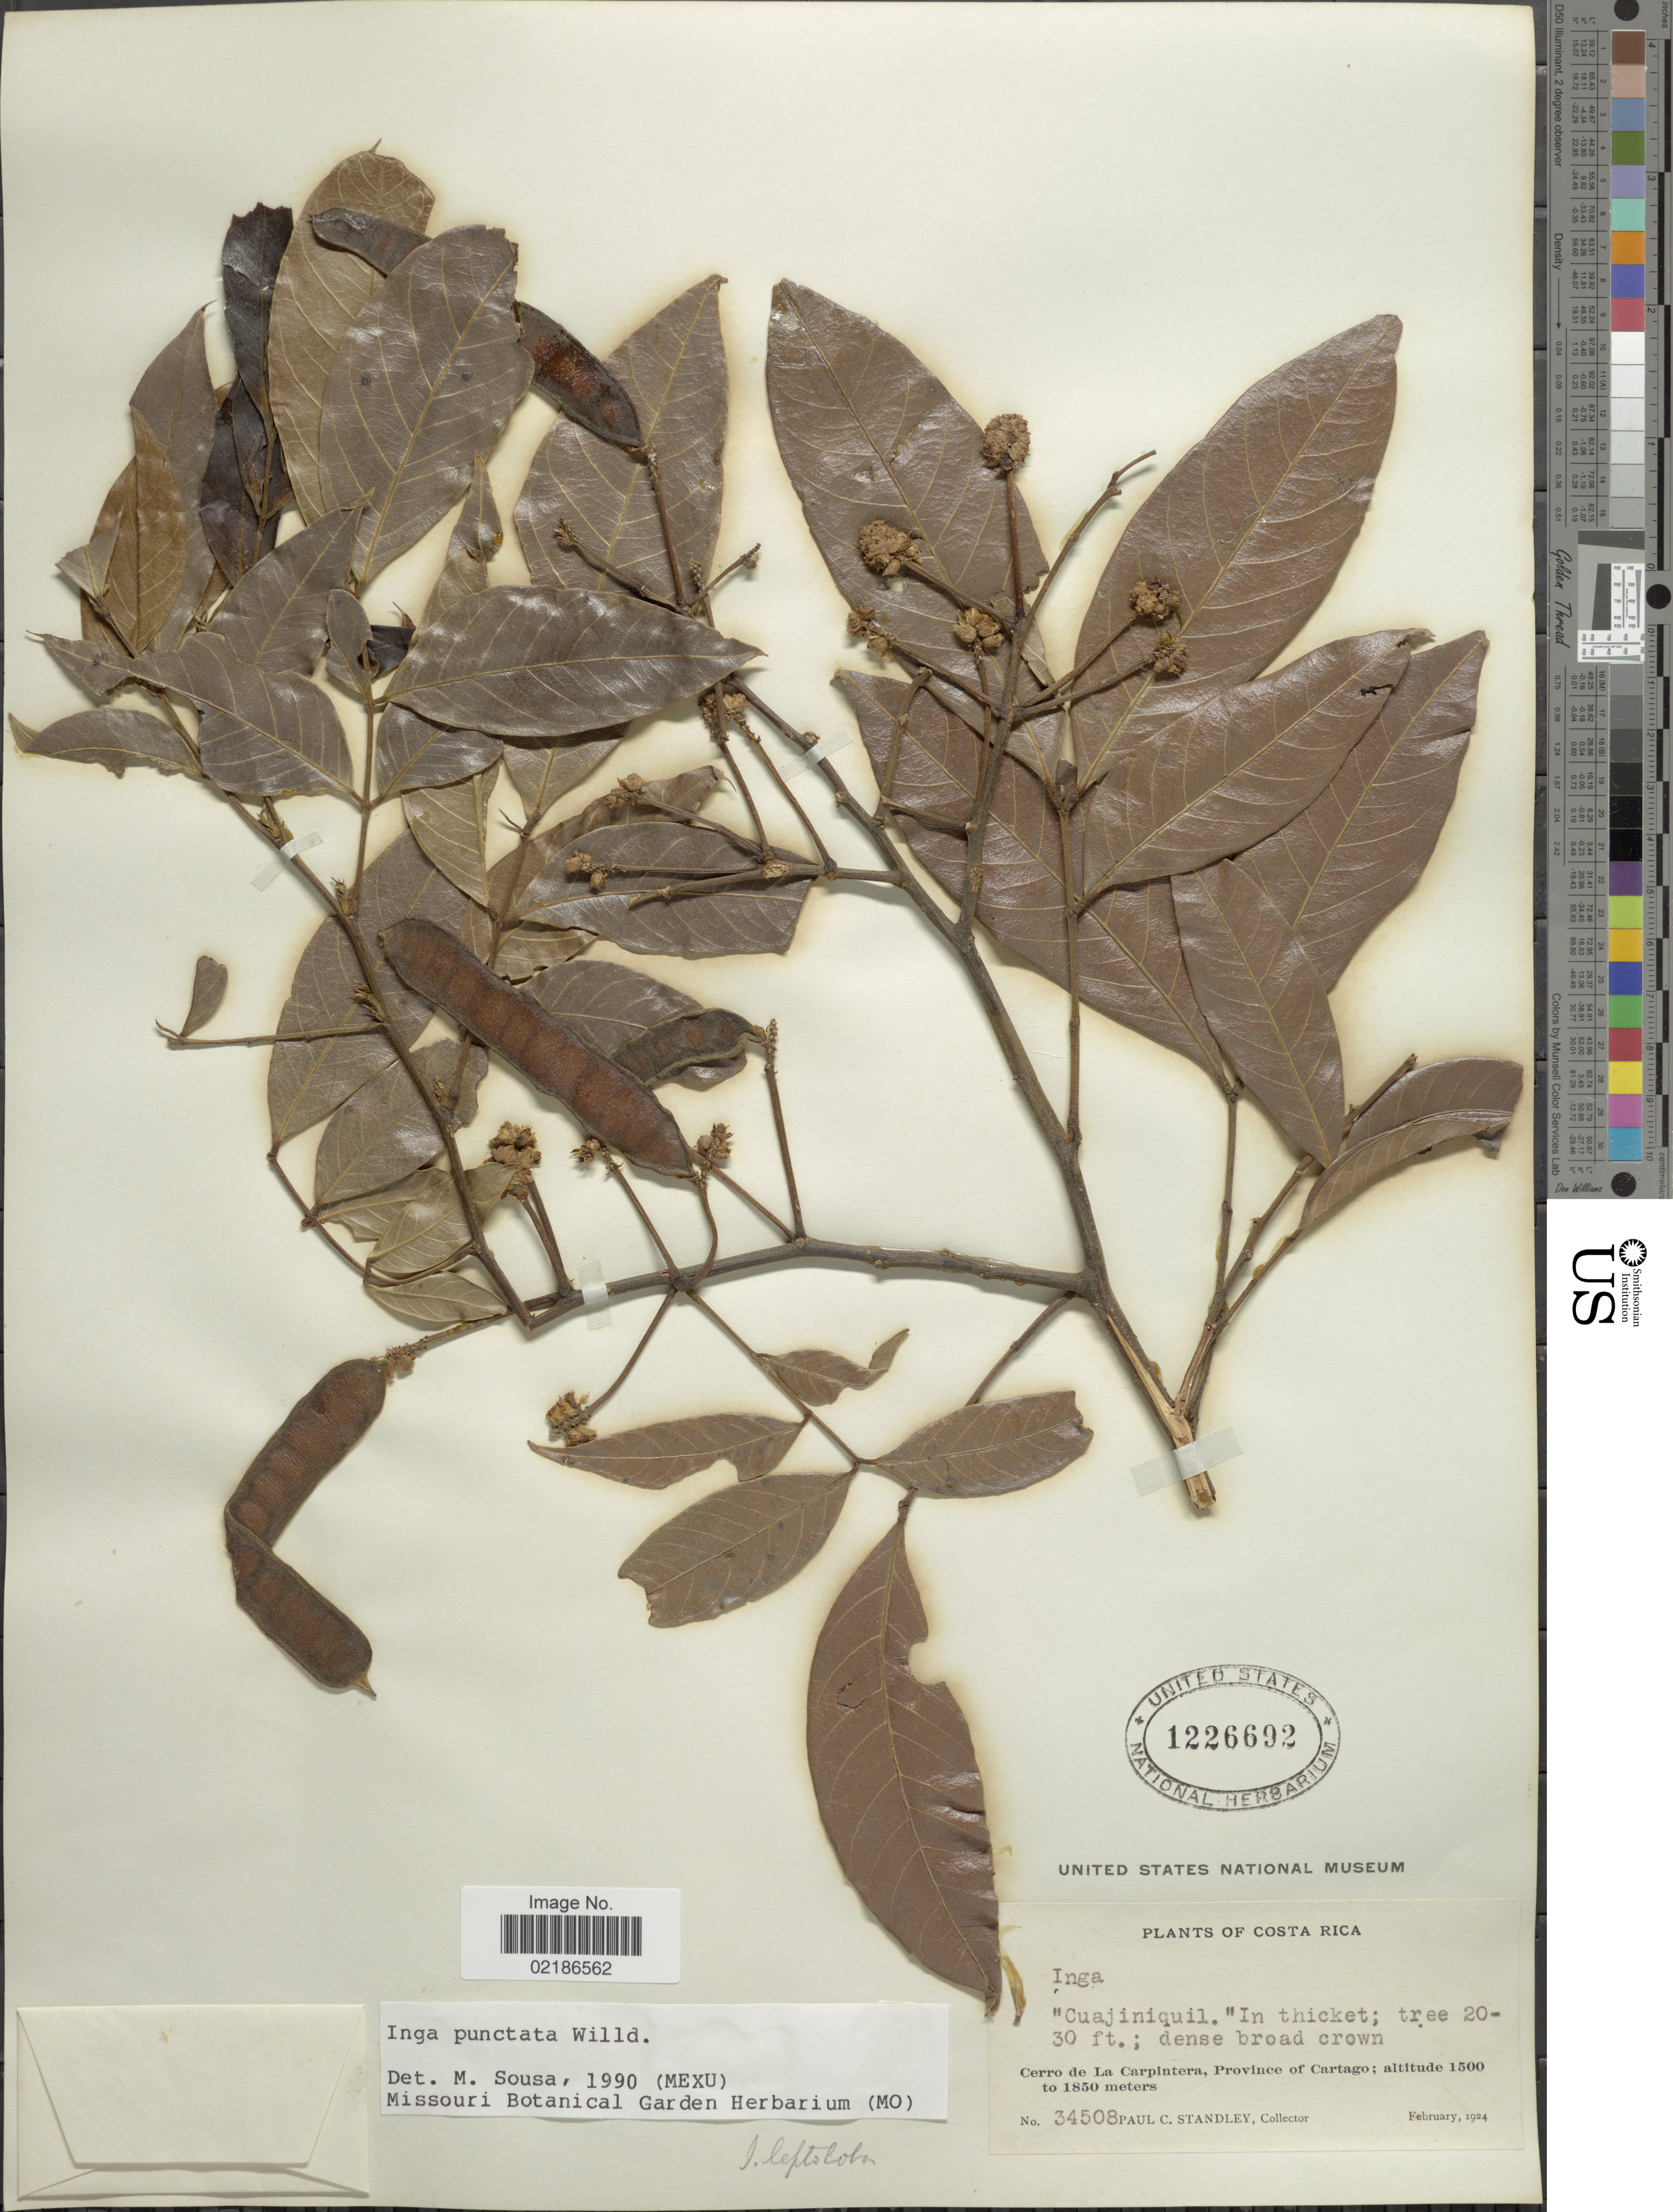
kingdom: Plantae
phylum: Tracheophyta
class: Magnoliopsida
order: Fabales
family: Fabaceae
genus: Inga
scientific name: Inga punctata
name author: Willd.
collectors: P. C. Standley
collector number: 34508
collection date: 1924-02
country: Costa Rica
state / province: Cartago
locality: Cerro de La Carpintera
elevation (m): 1500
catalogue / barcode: US 1226692